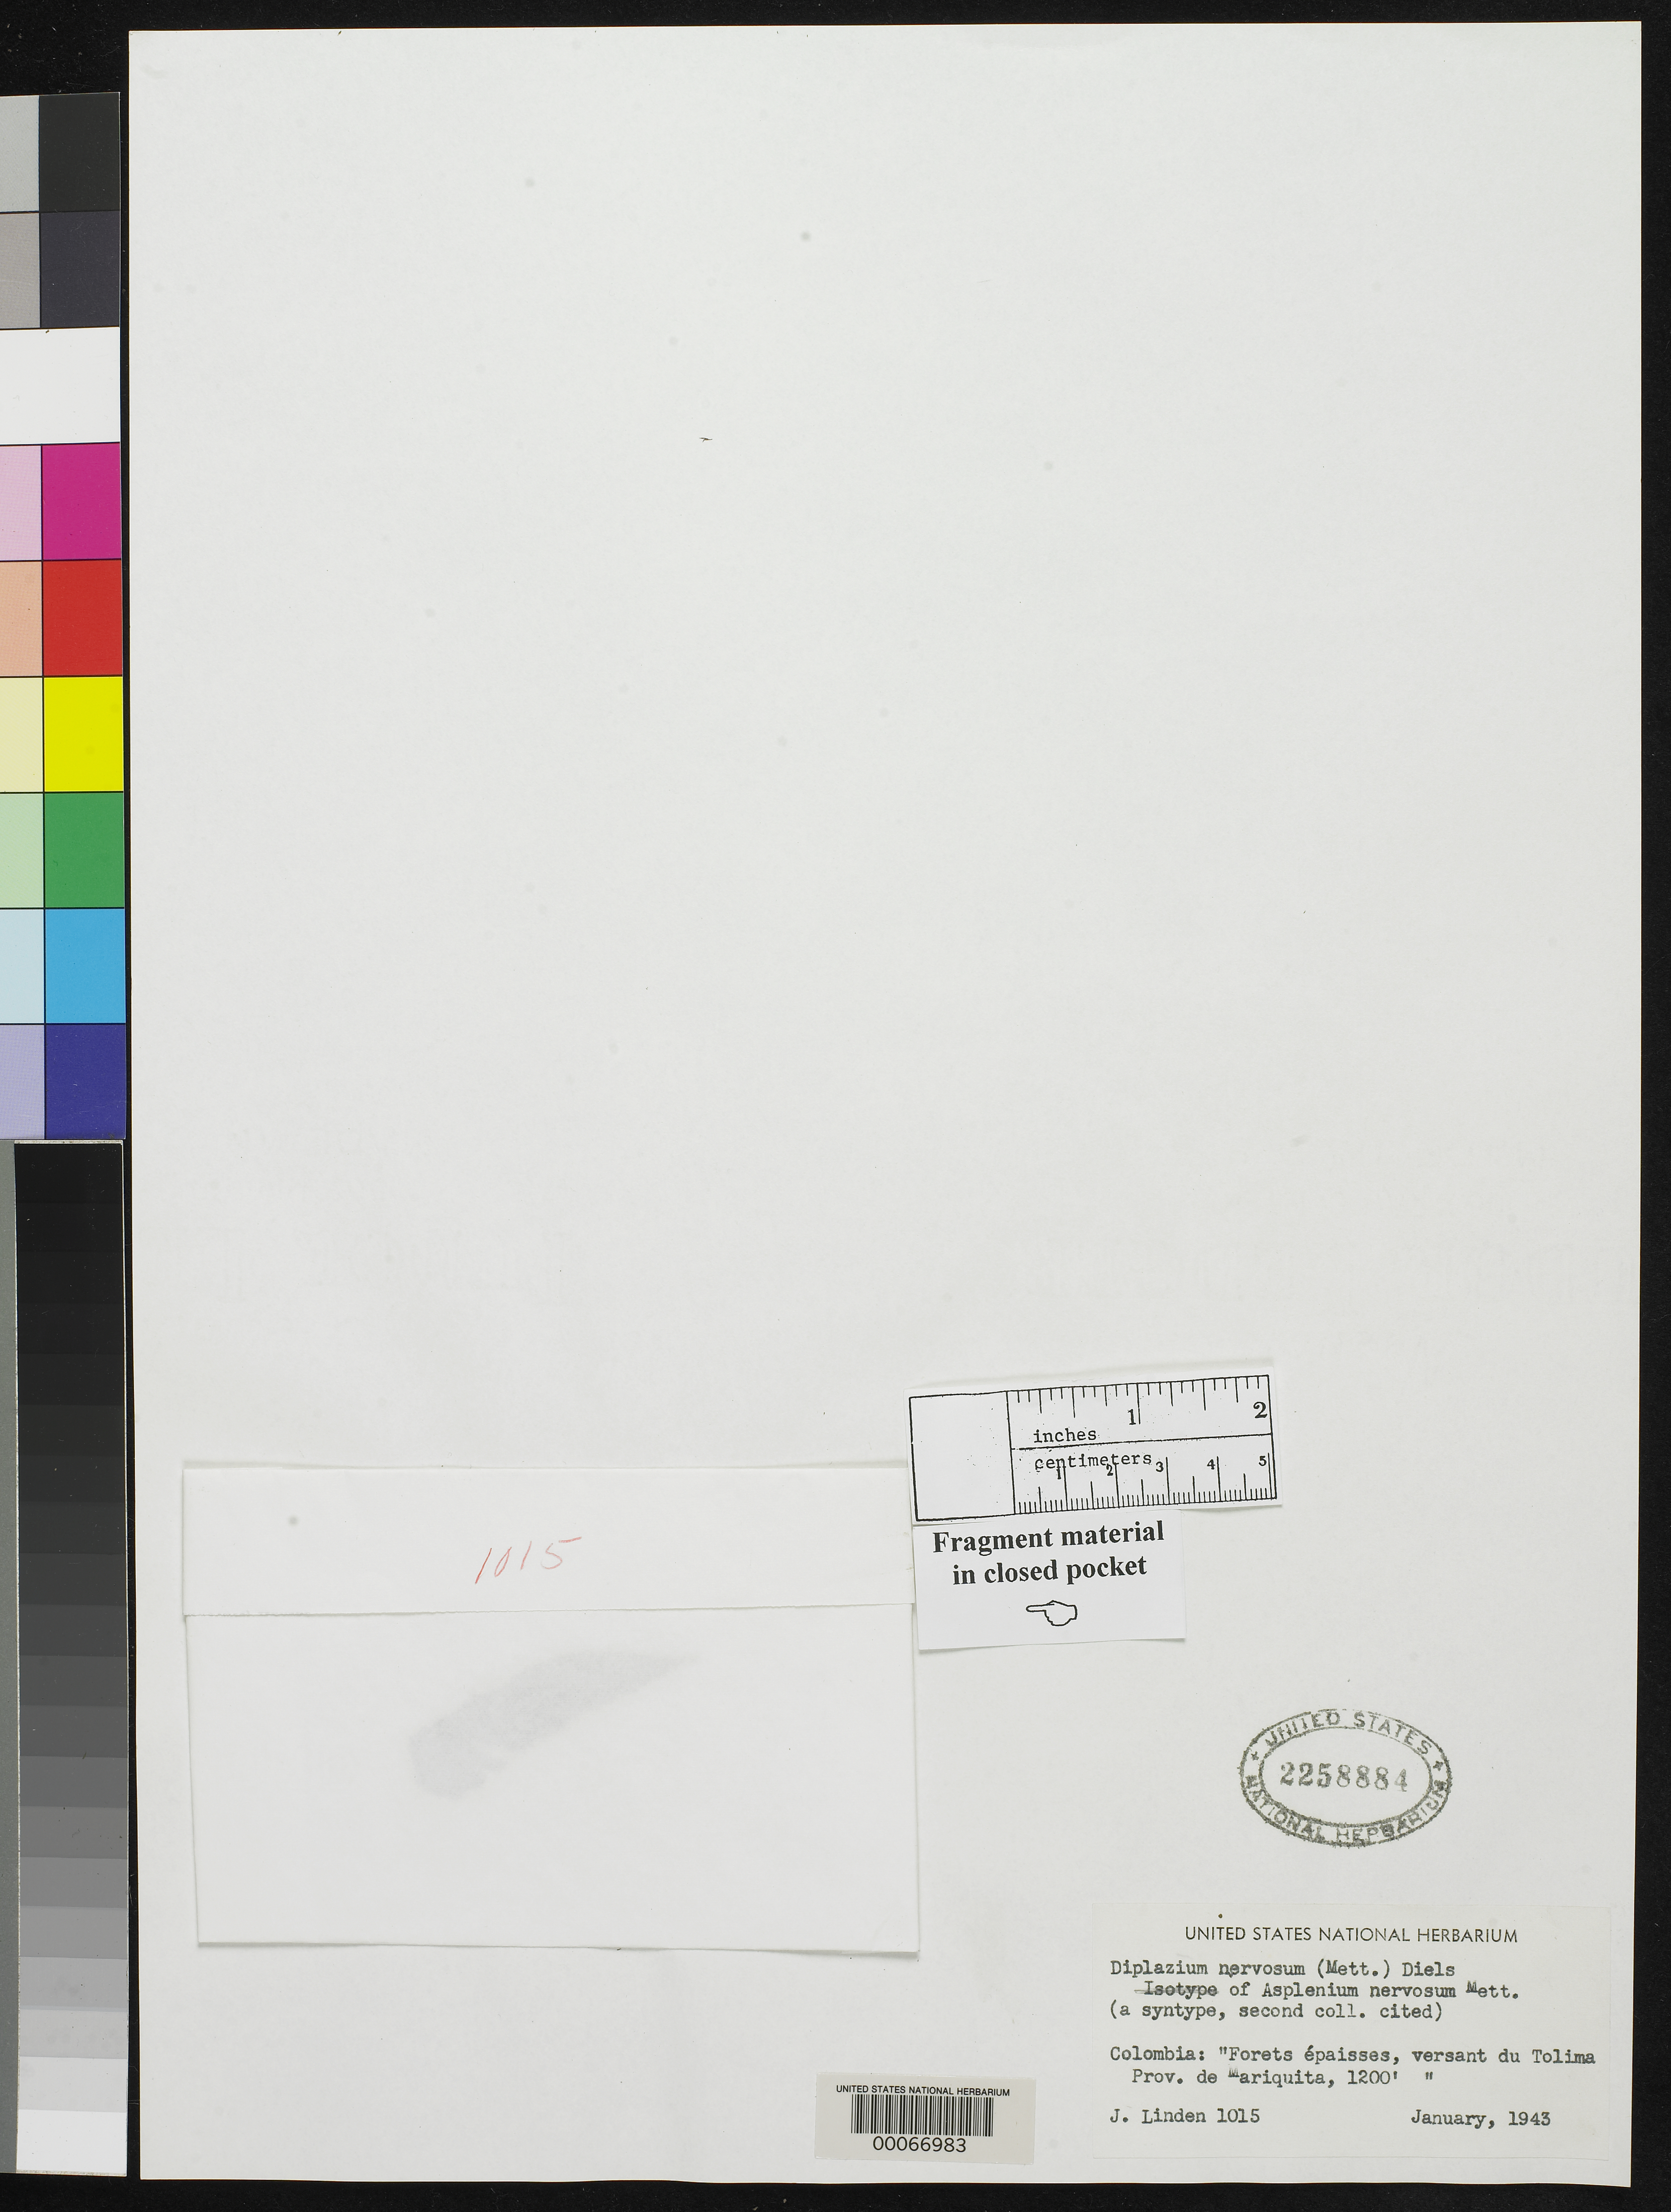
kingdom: Plantae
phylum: Tracheophyta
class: Polypodiopsida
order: Polypodiales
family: Aspleniaceae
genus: Asplenium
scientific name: Asplenium nervosum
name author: Mett.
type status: Syntype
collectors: J. Linden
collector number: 1015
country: Colombia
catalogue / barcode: US 2258884